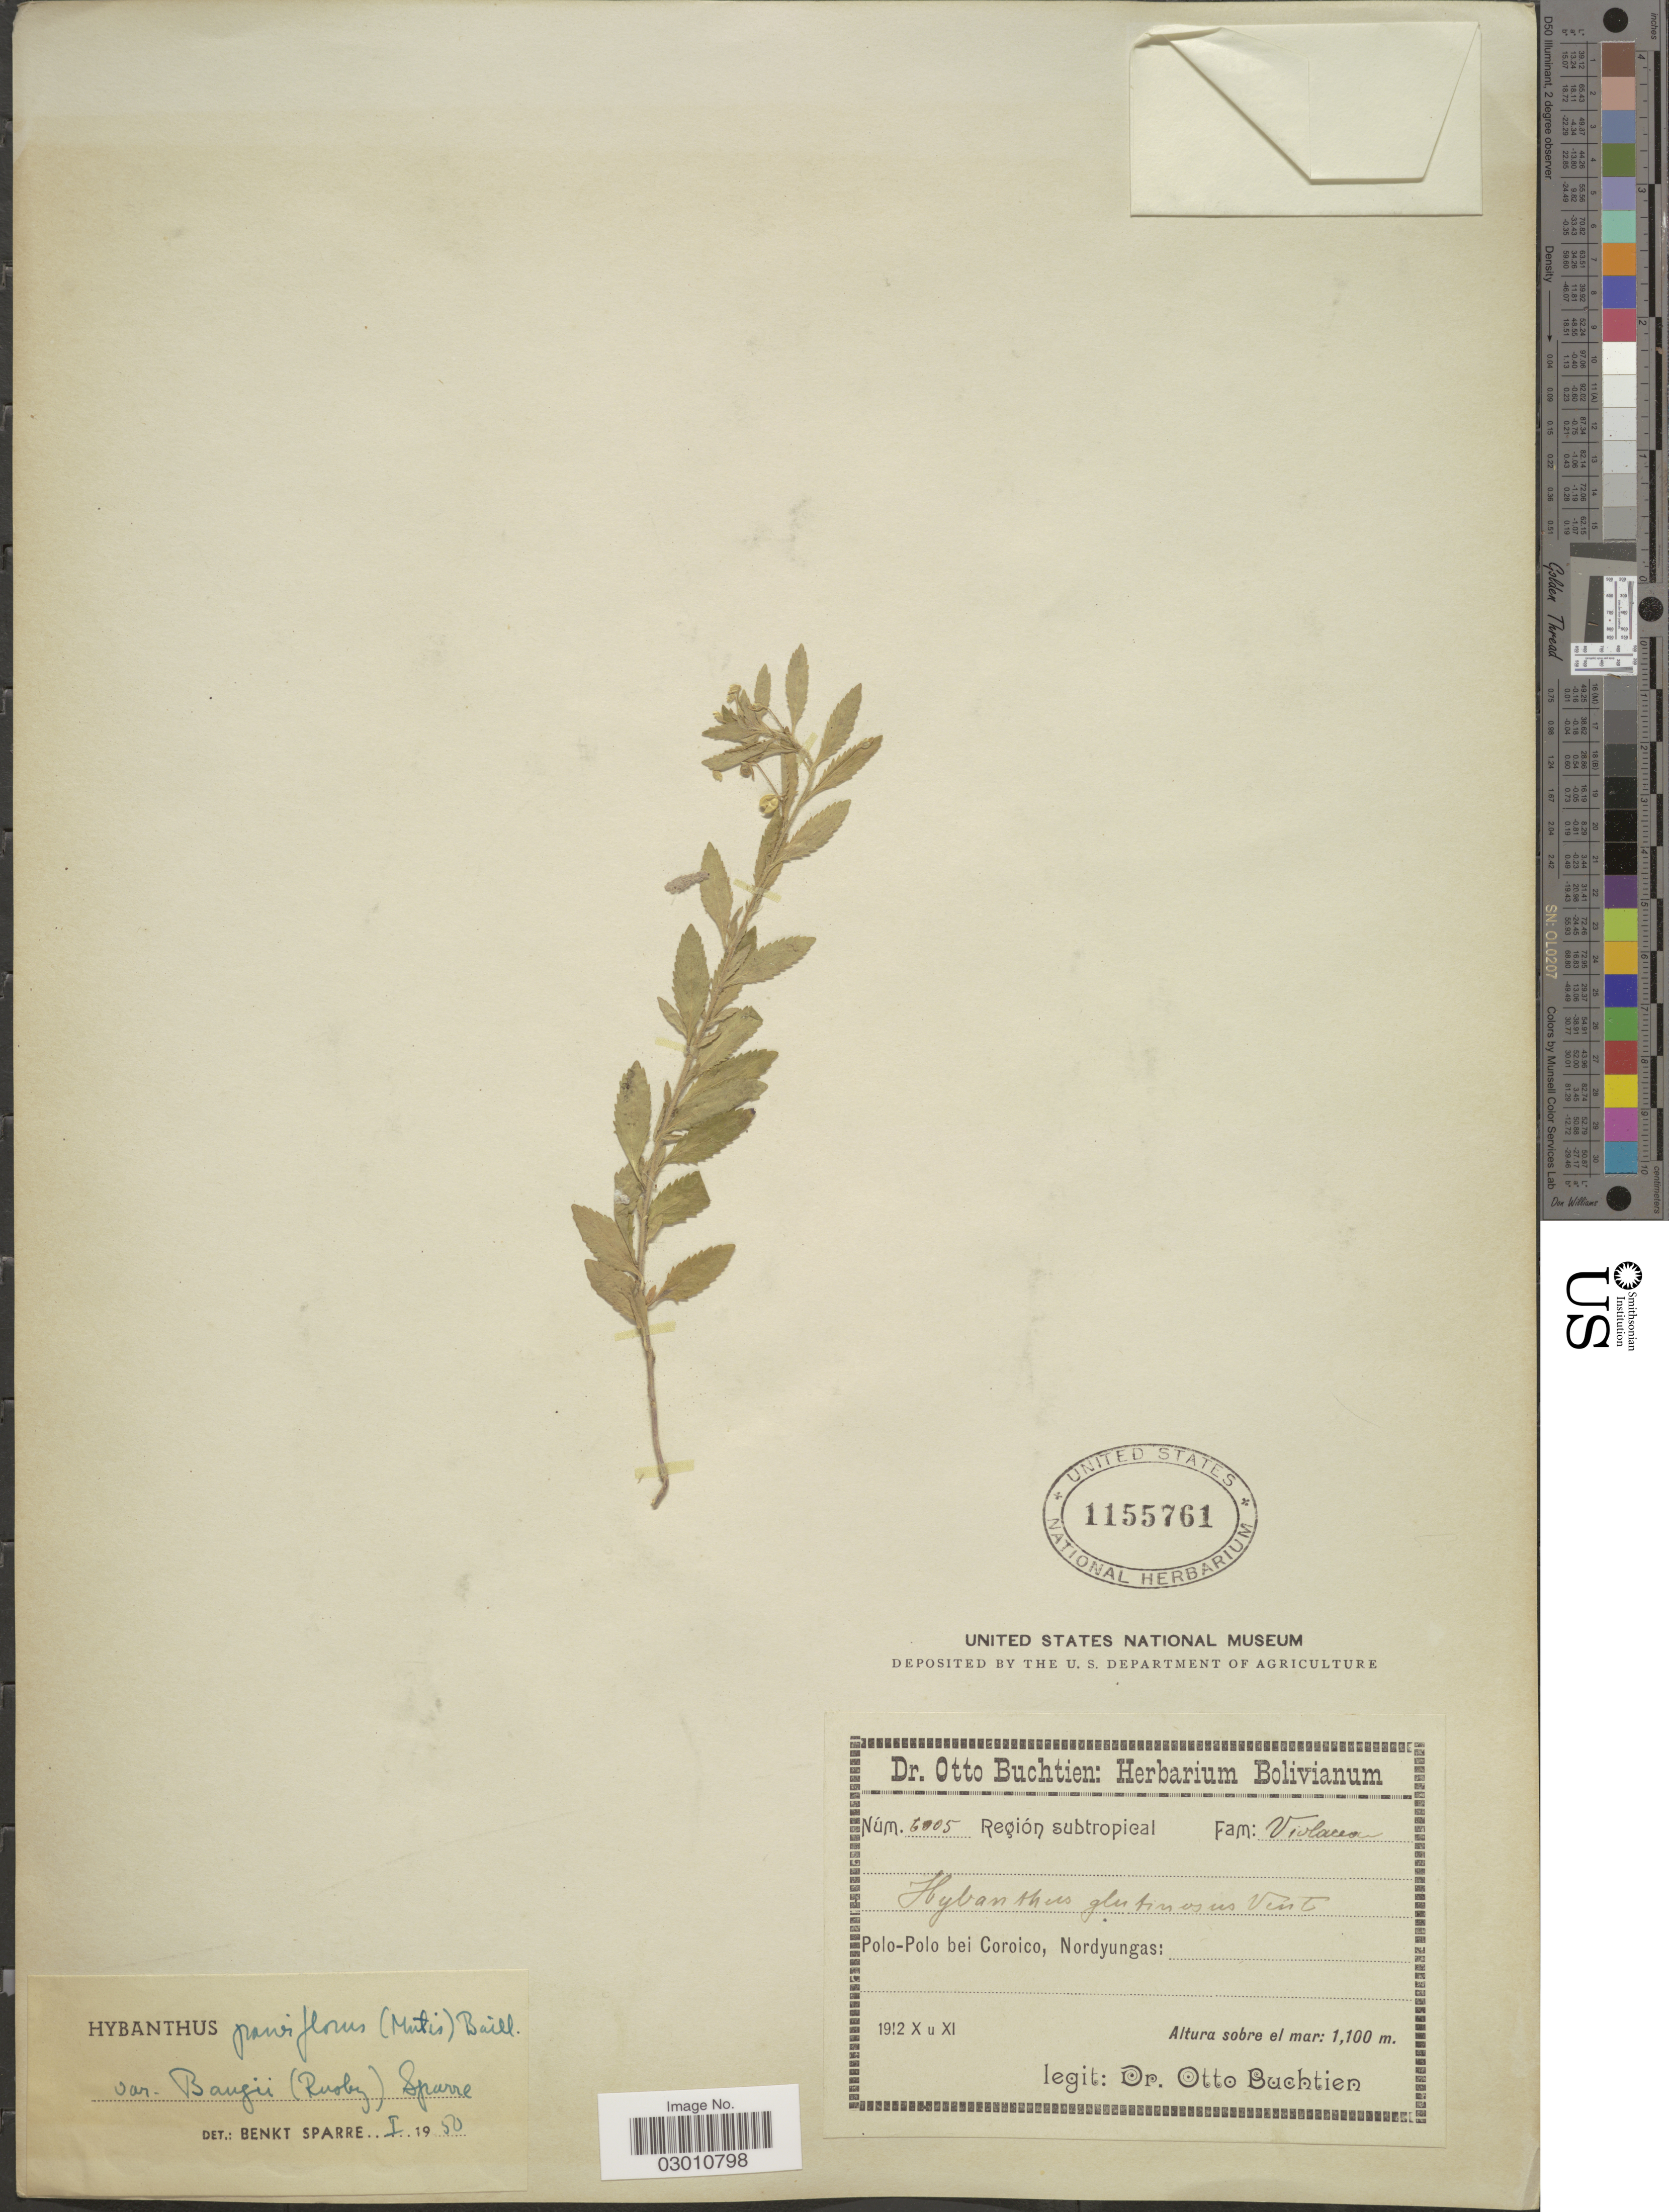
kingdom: Plantae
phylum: Tracheophyta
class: Magnoliopsida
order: Malpighiales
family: Violaceae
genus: Pombalia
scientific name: Pombalia parviflora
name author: (L. f.) Paula-Souza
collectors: O. Buchtien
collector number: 6005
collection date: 1912-10/1912-11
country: Bolivia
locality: Región subtropical. Polo-polo bei Coroico, Nordyungas.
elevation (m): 1100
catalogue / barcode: US 1155761